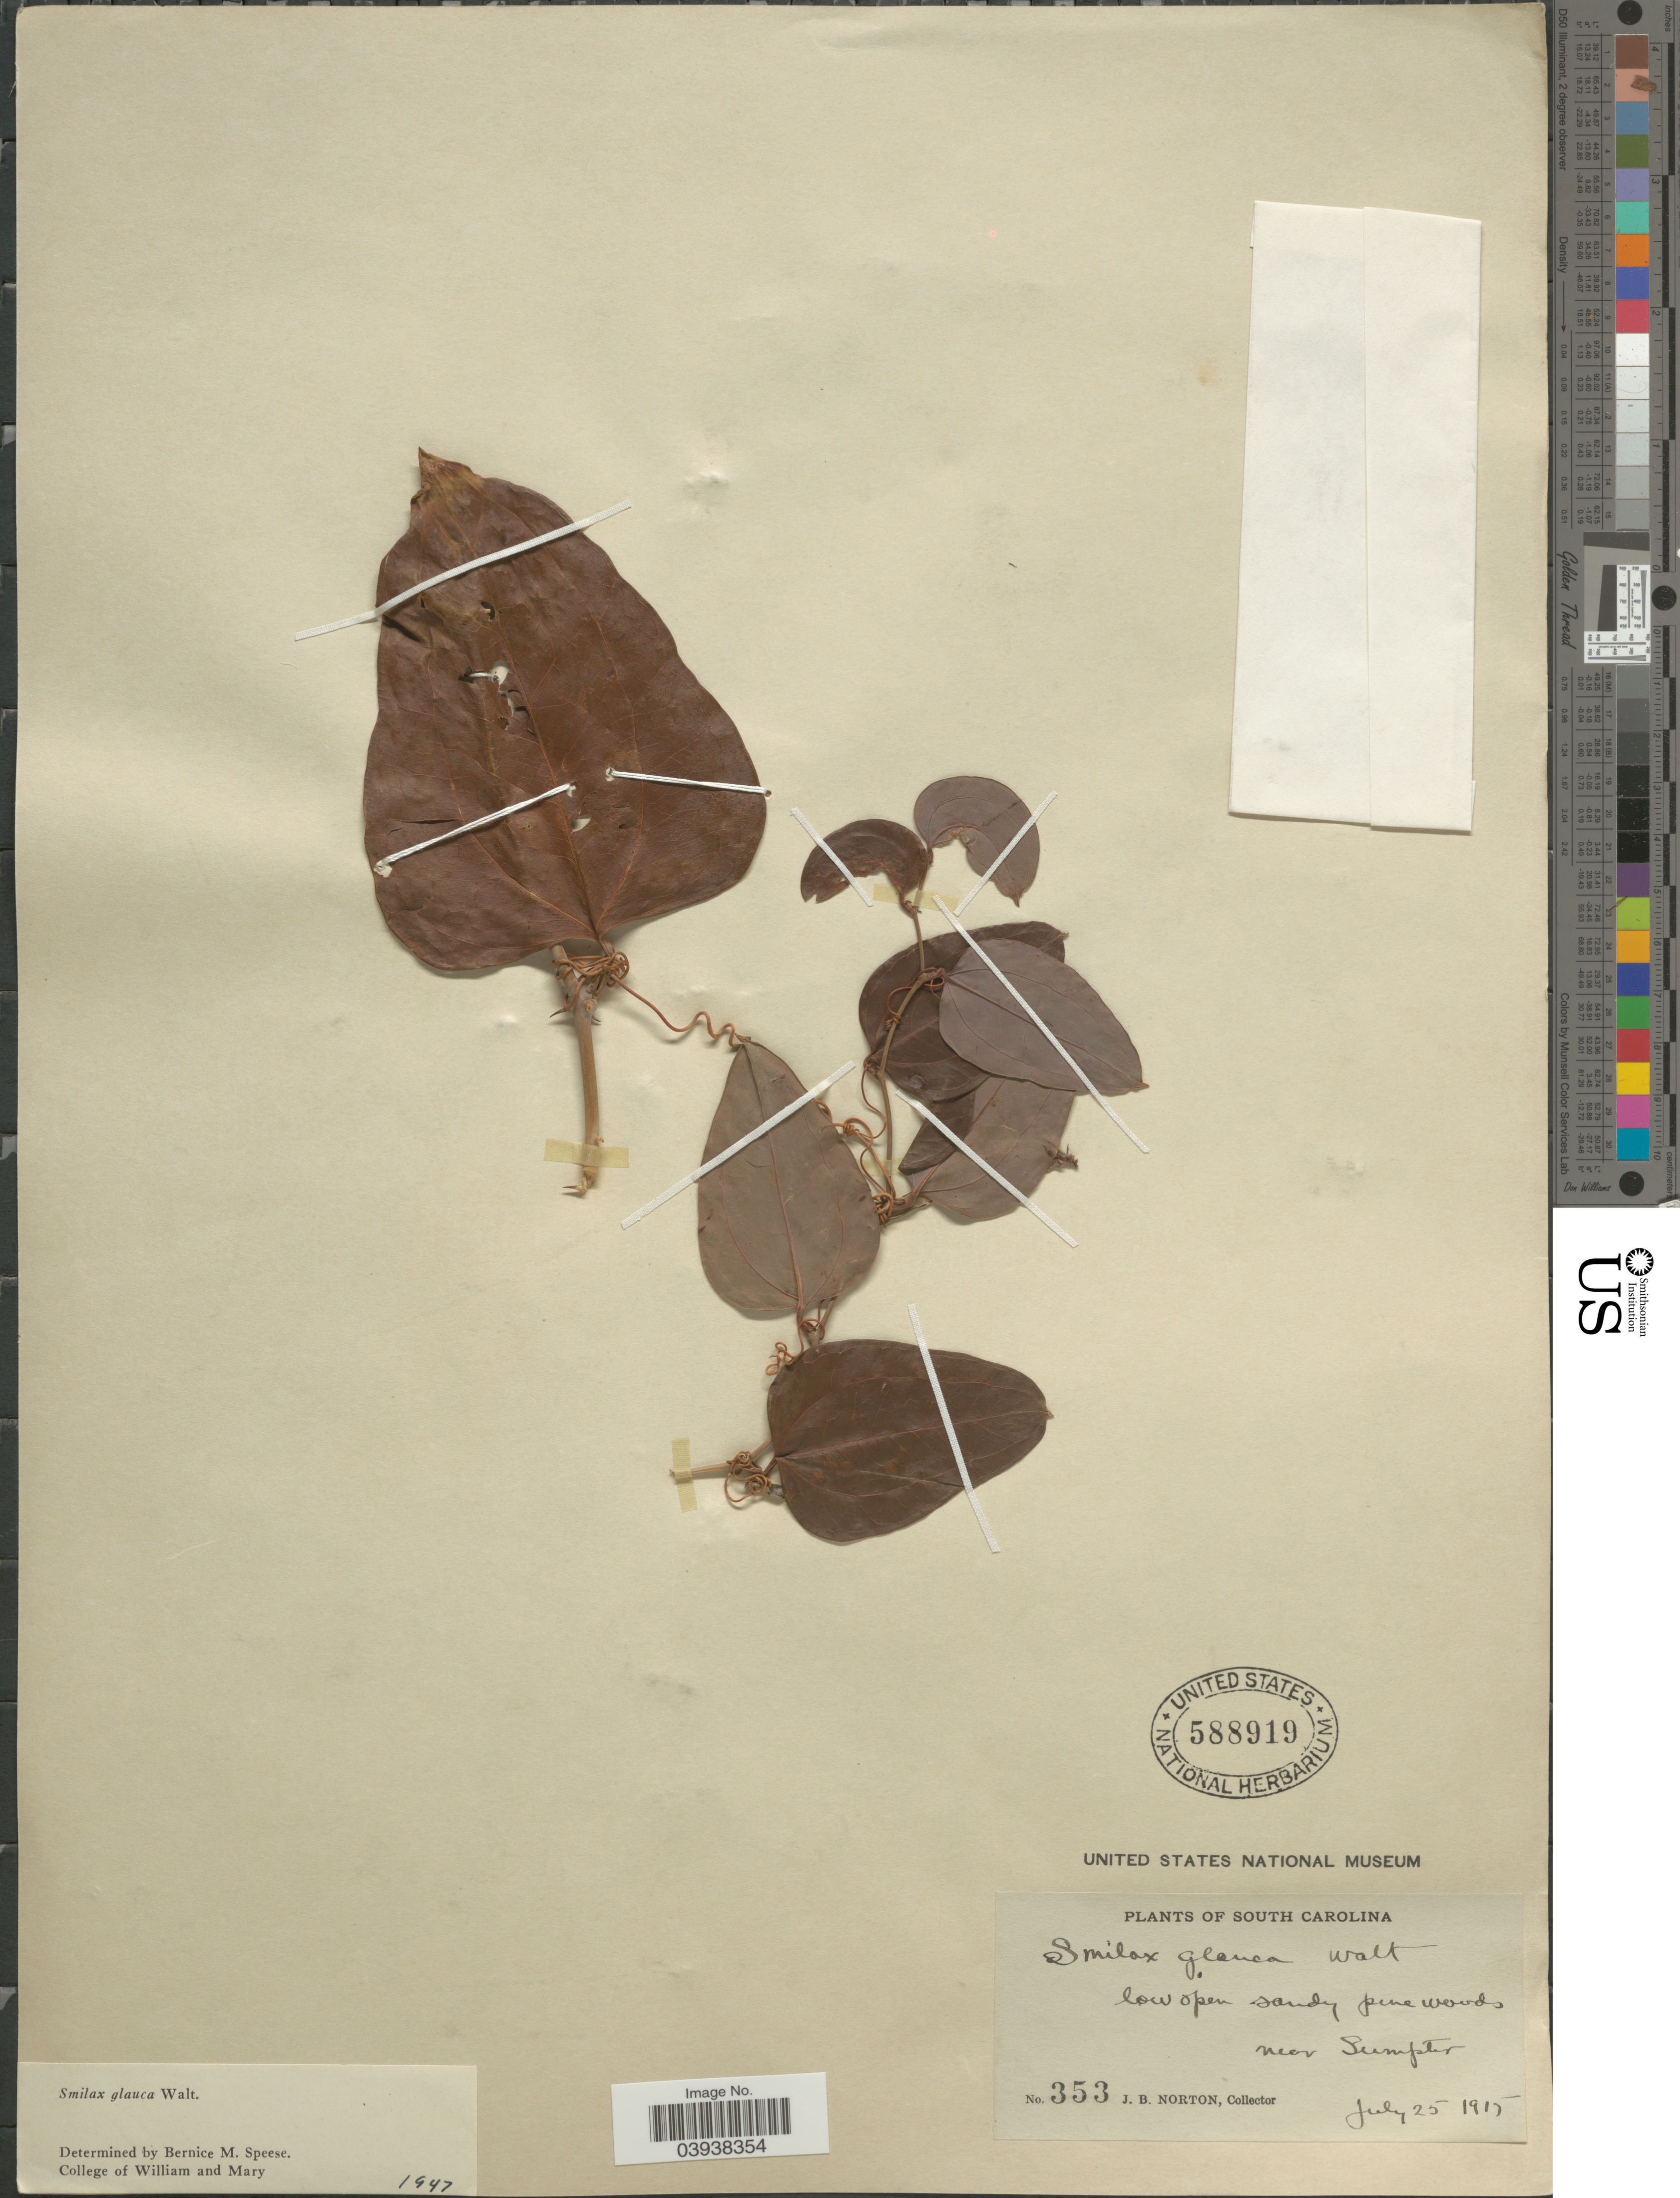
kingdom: Plantae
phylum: Tracheophyta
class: Liliopsida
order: Liliales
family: Smilacaceae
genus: Smilax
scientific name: Smilax glauca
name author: Walter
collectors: J. B. Norton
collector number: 353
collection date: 1915-07-25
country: United States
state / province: South Carolina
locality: Near Sumpter.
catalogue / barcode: US 588919